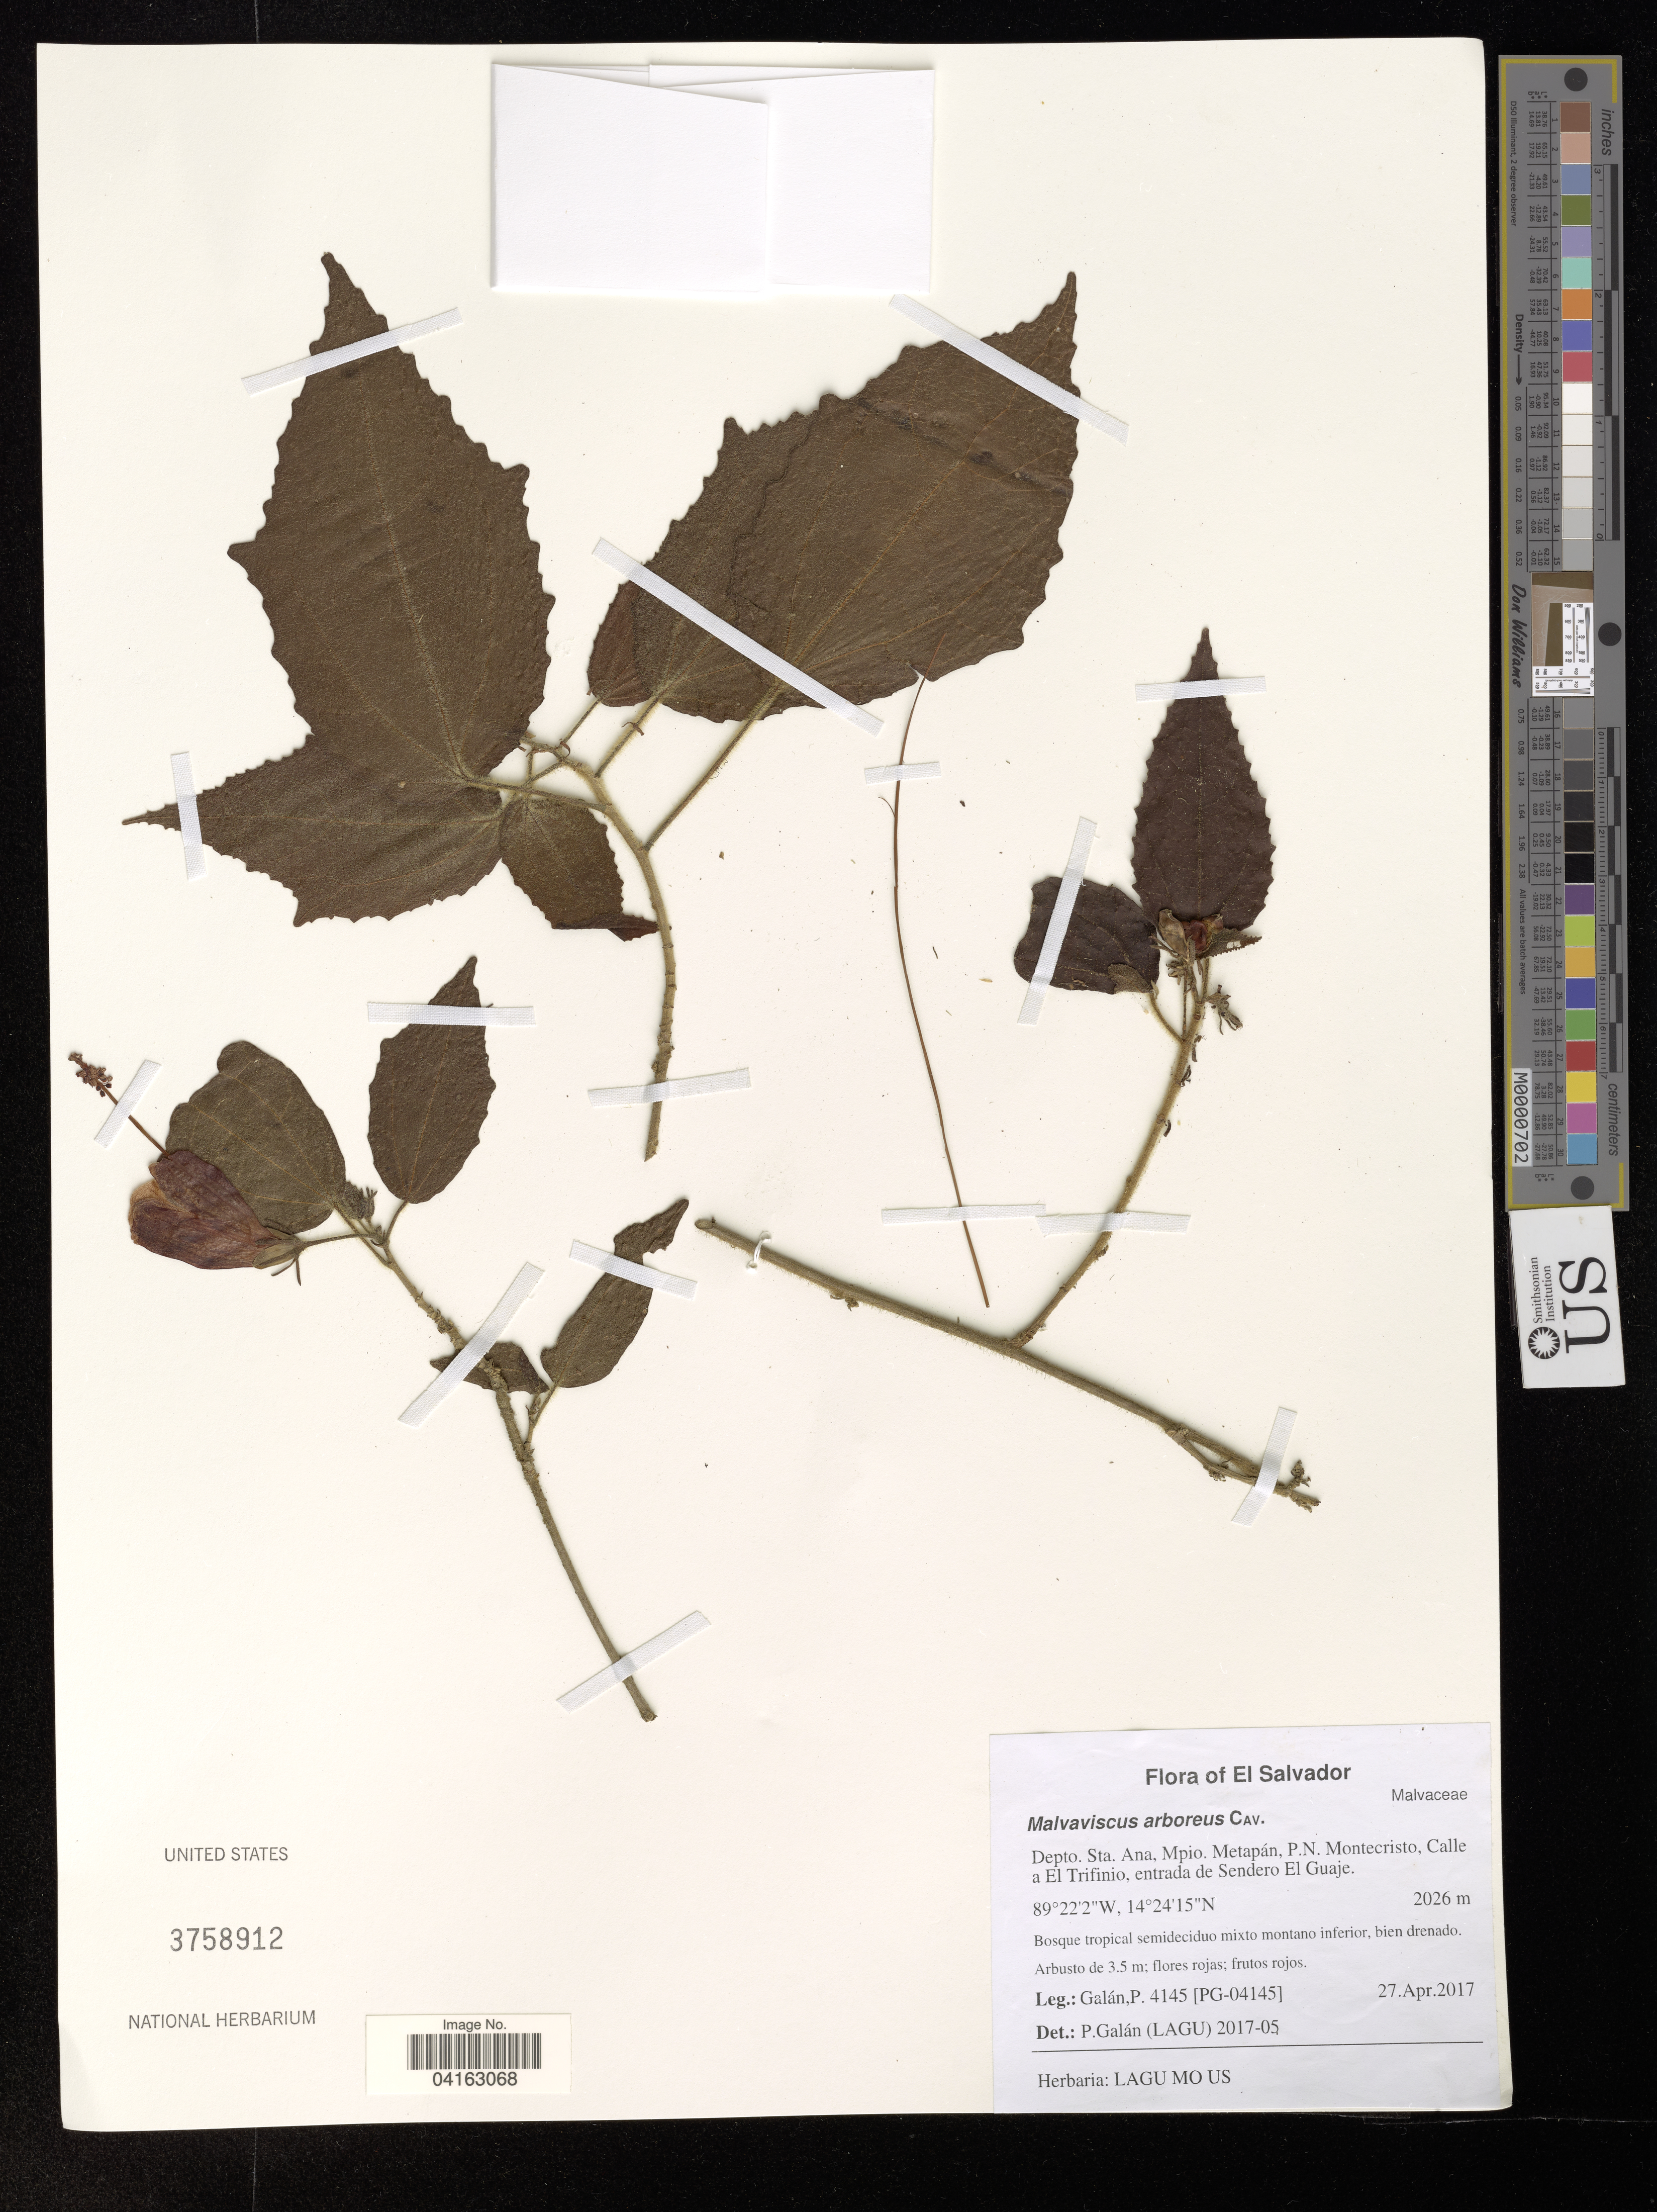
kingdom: Plantae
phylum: Tracheophyta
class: Magnoliopsida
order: Malvales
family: Malvaceae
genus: Malvaviscus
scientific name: Malvaviscus arboreus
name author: Cav.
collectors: P. Galan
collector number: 4145 [PG-04145]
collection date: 2017-04-27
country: El Salvador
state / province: Santa Ana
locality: Mpio. Metapán, P. N. Montecristo, Calle a El Trifinio, entrada de Sendero El Guaje.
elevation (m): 2026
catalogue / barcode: US 3758912